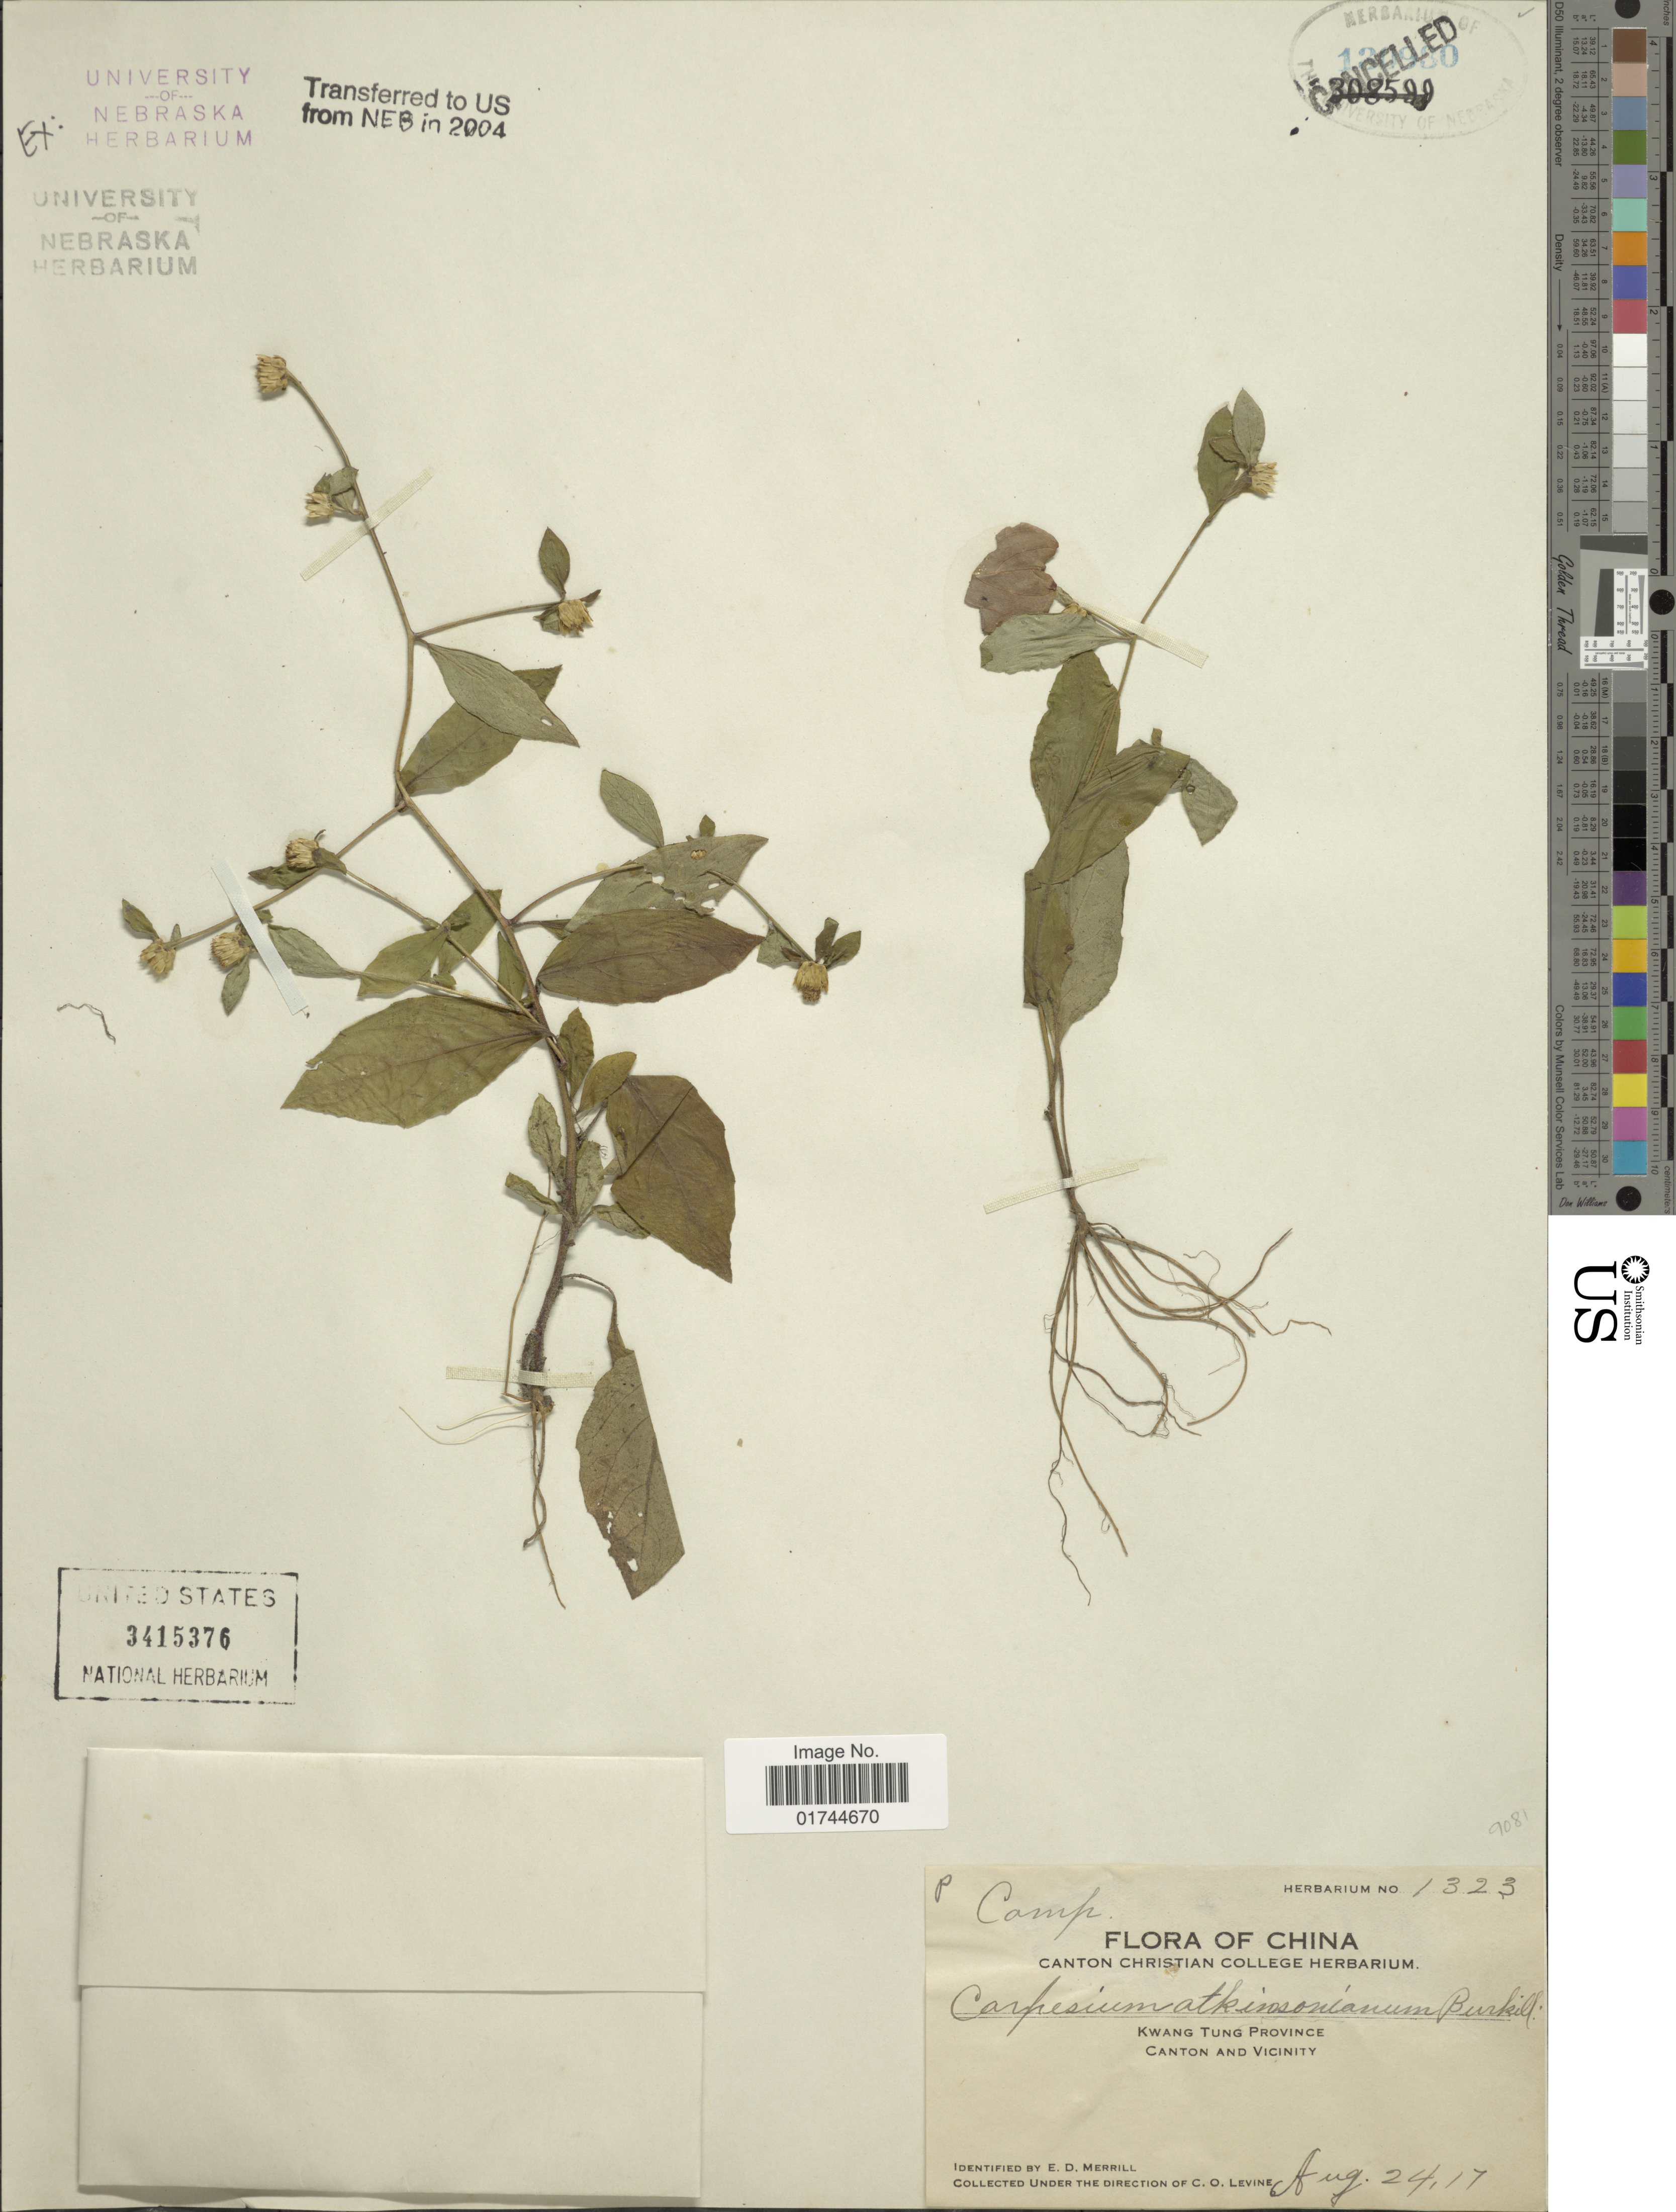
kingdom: Plantae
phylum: Tracheophyta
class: Magnoliopsida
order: Asterales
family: Asteraceae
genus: Carpesium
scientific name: Carpesium atkinsonianum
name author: Hemsl.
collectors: C. O. Levine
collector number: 1323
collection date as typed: Transcribed d/m/y: 24/8/17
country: China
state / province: Guangdong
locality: Kwang Tung Province, Canton and Vicinity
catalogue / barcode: US 3415376